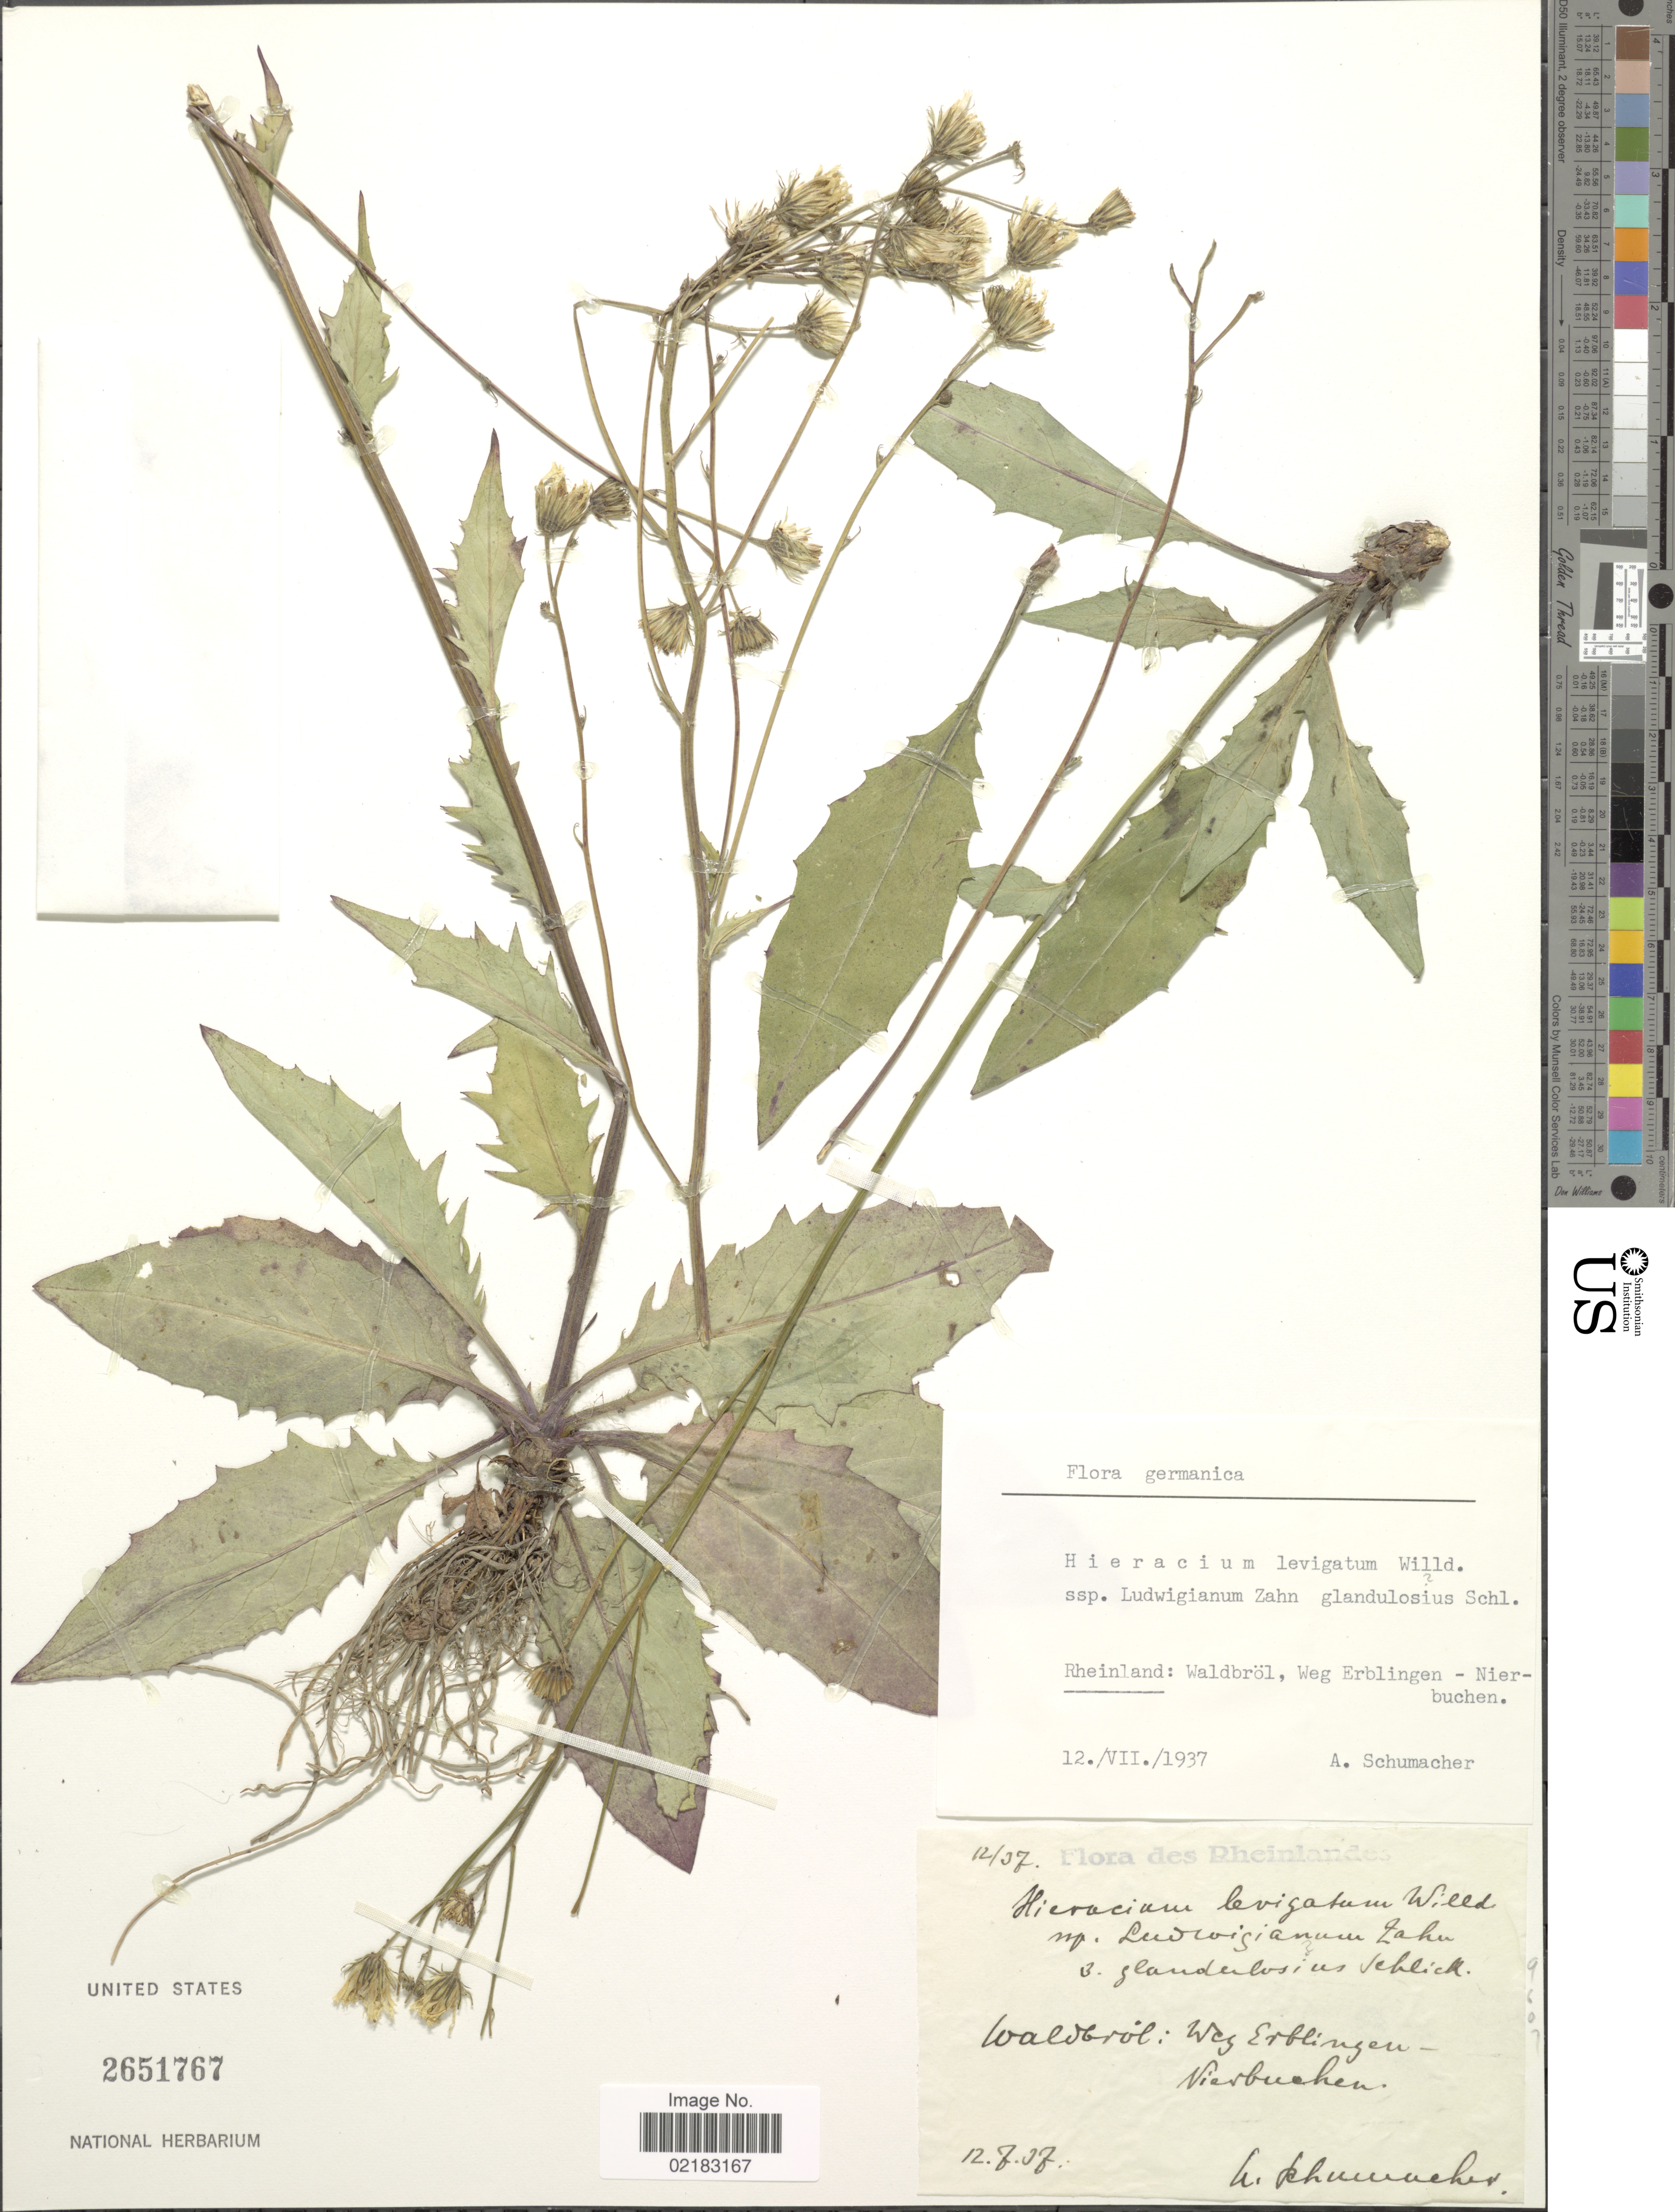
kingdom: Plantae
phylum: Tracheophyta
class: Magnoliopsida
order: Asterales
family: Asteraceae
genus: Hieracium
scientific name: Hieracium levigatum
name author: Willd.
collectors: A. Schumacher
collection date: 1937-07-12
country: Germany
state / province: Rhineland-Palatinate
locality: Germanica, Rheinland: Waldbrol, Weg Erblingen- Nierbuchen. [interpreted]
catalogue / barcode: US 2651767